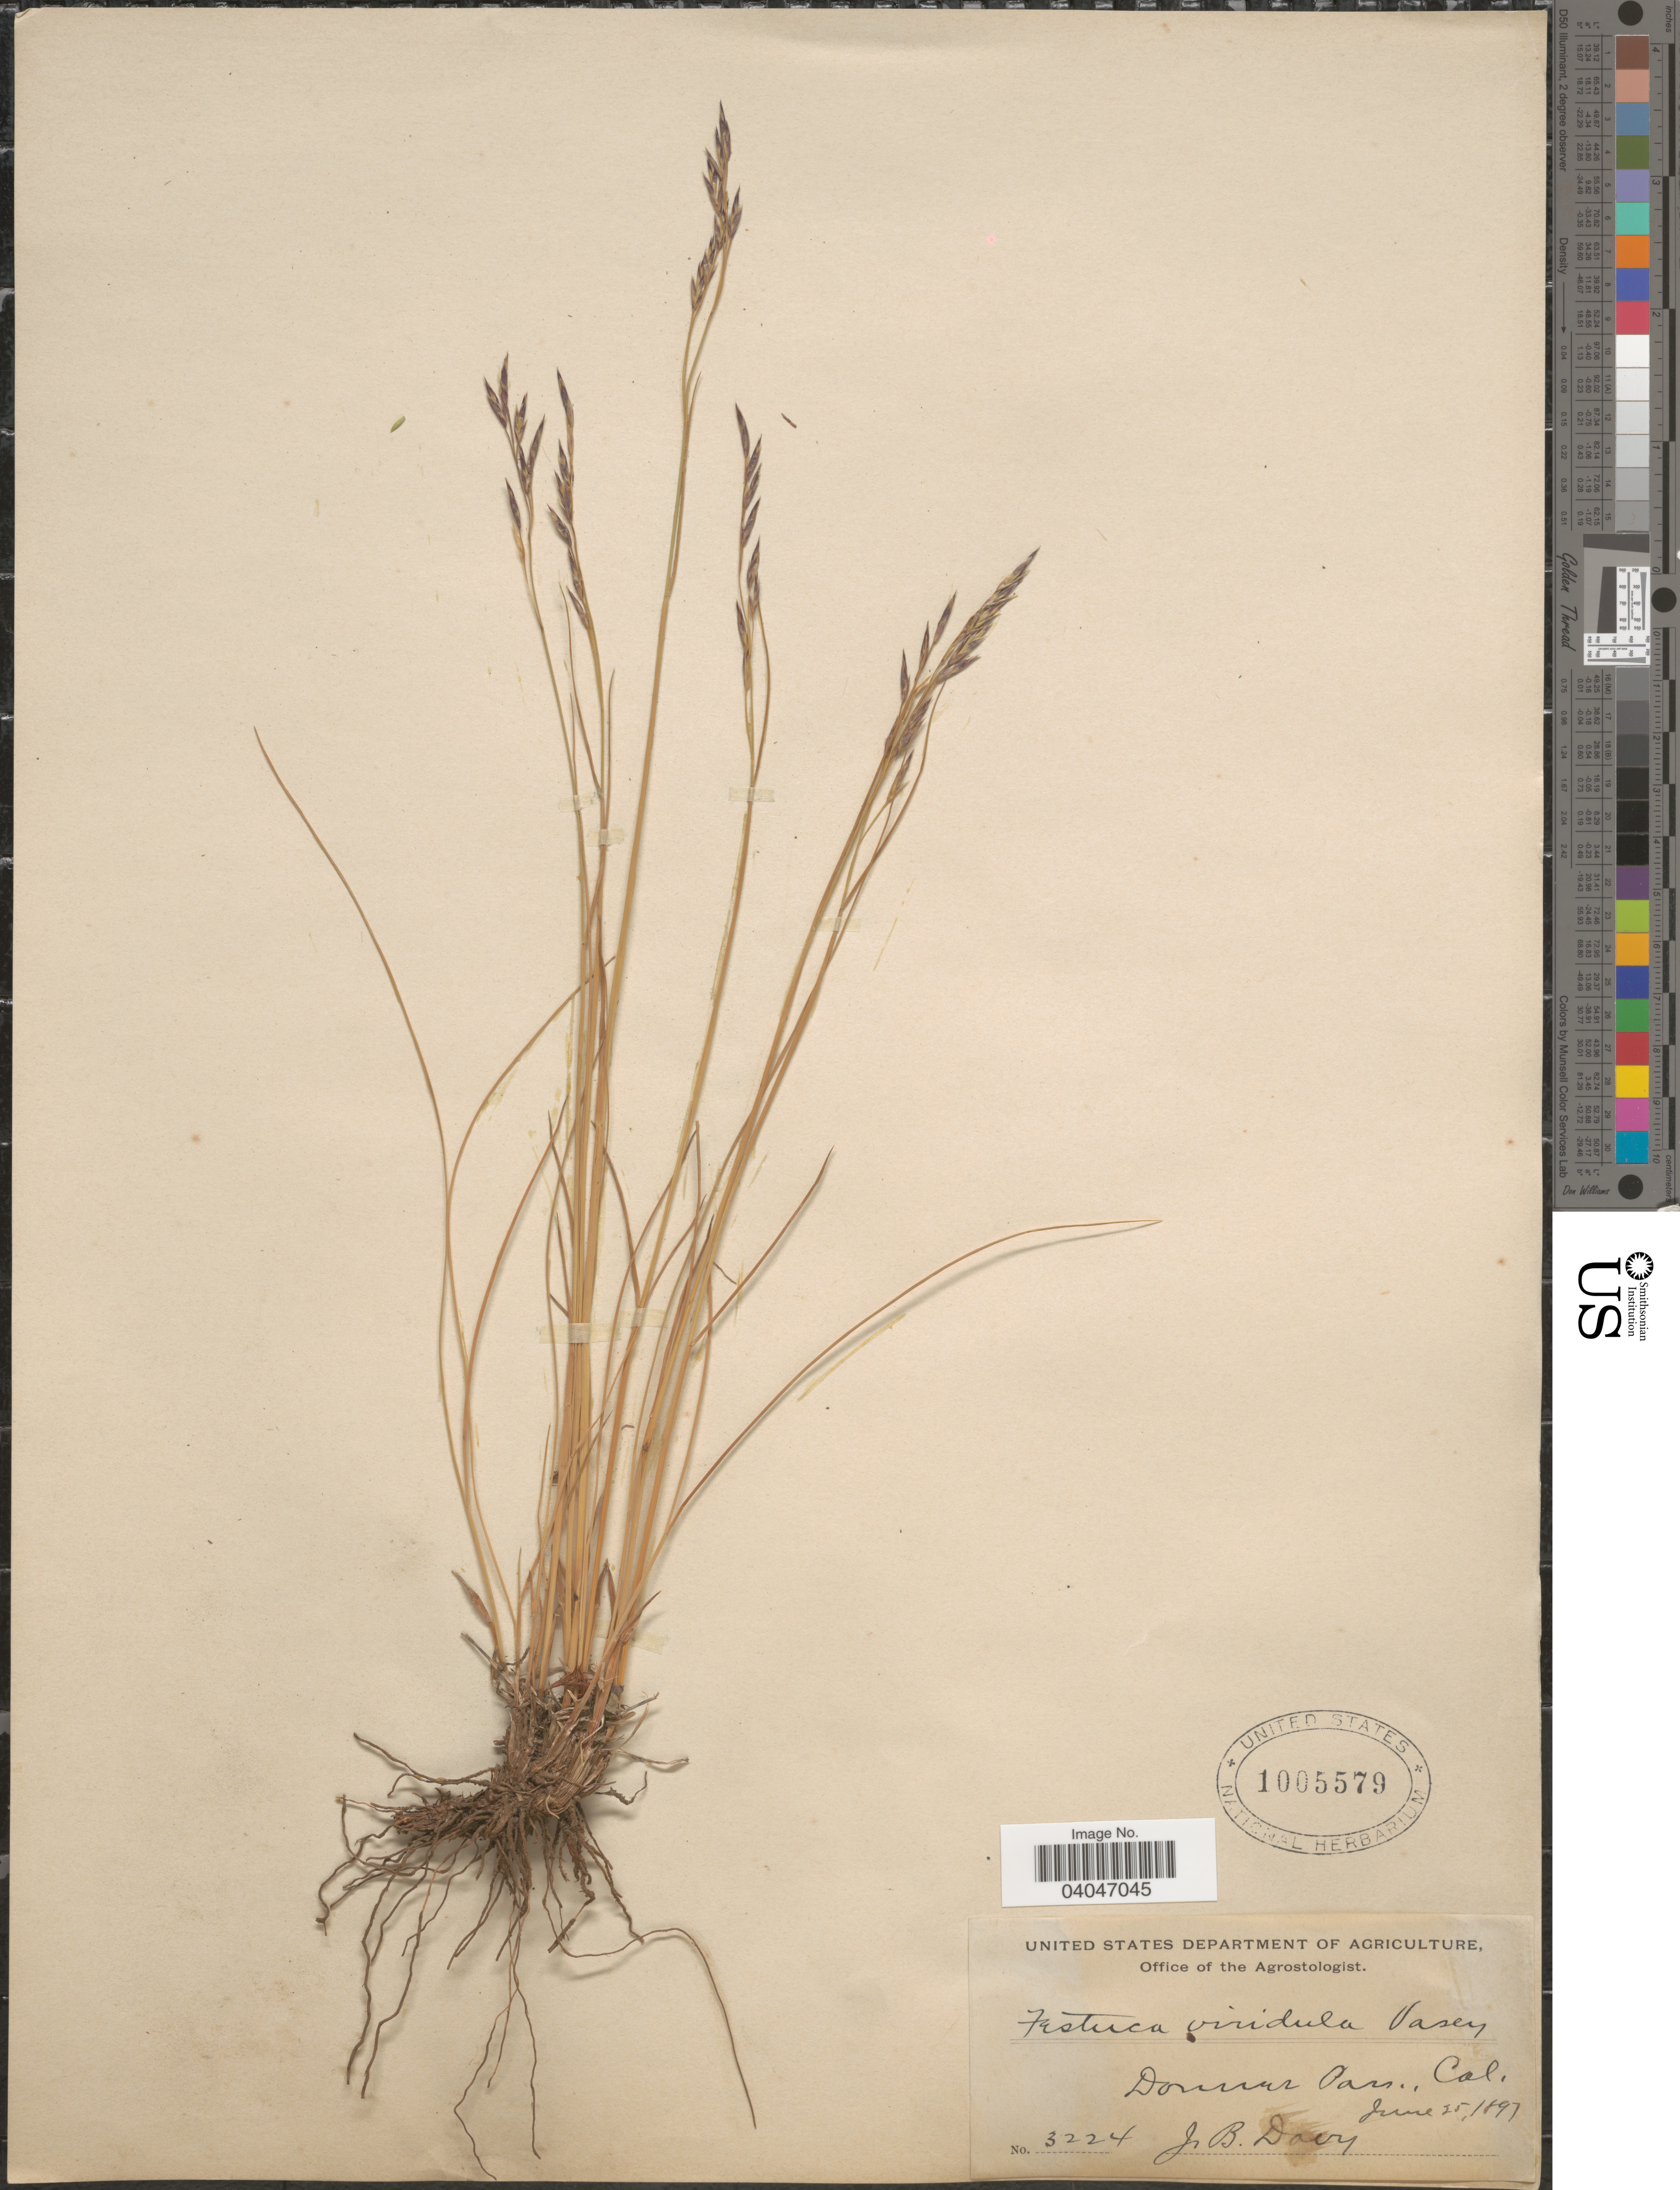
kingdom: Plantae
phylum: Tracheophyta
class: Liliopsida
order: Poales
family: Poaceae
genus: Festuca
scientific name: Festuca viridula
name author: Vasey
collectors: J. Burtt Davy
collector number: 3224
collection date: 1897-06-25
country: United States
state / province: California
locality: Donner Pass.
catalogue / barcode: US 1005579